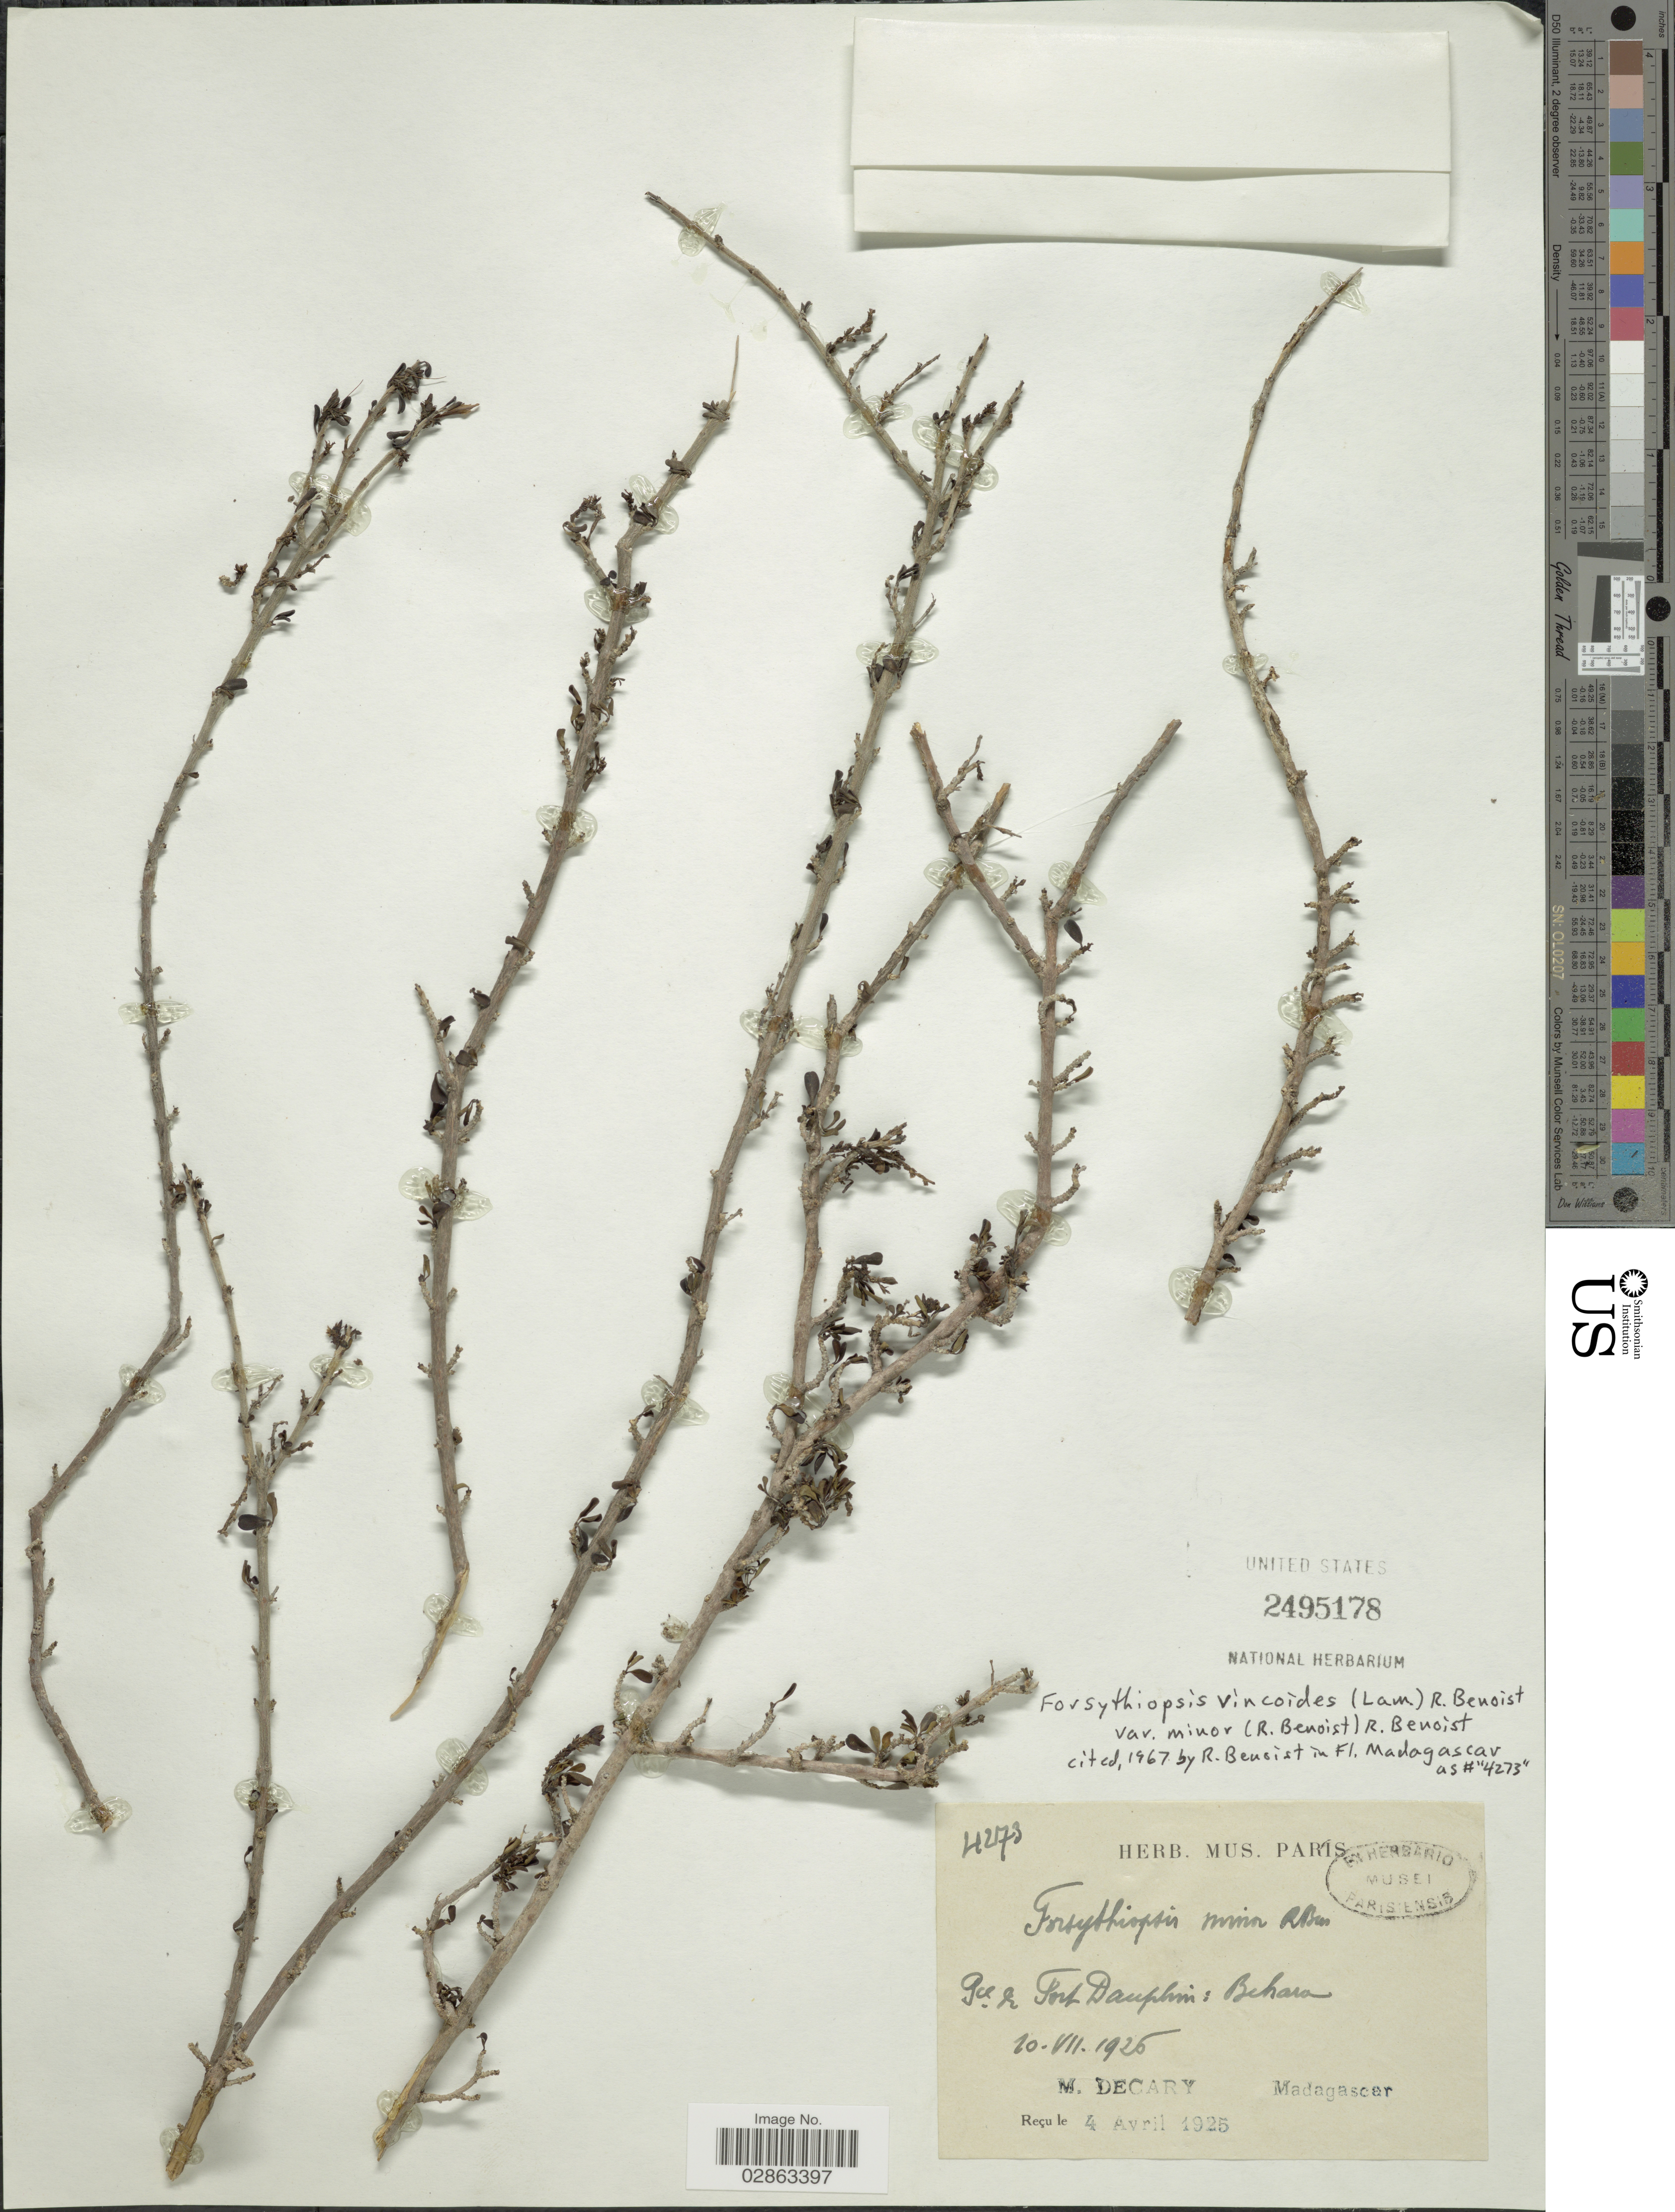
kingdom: Plantae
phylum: Tracheophyta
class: Magnoliopsida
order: Lamiales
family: Acanthaceae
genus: Forsythiopsis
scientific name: Forsythiopsis vincoides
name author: (Lam.) Benoist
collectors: R. Decary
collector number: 42173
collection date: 1926-07-10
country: Madagascar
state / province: Anosy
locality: Pce de Fort Dauphin [Province of Fort Dauphin]: Behara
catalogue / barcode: US 2495178